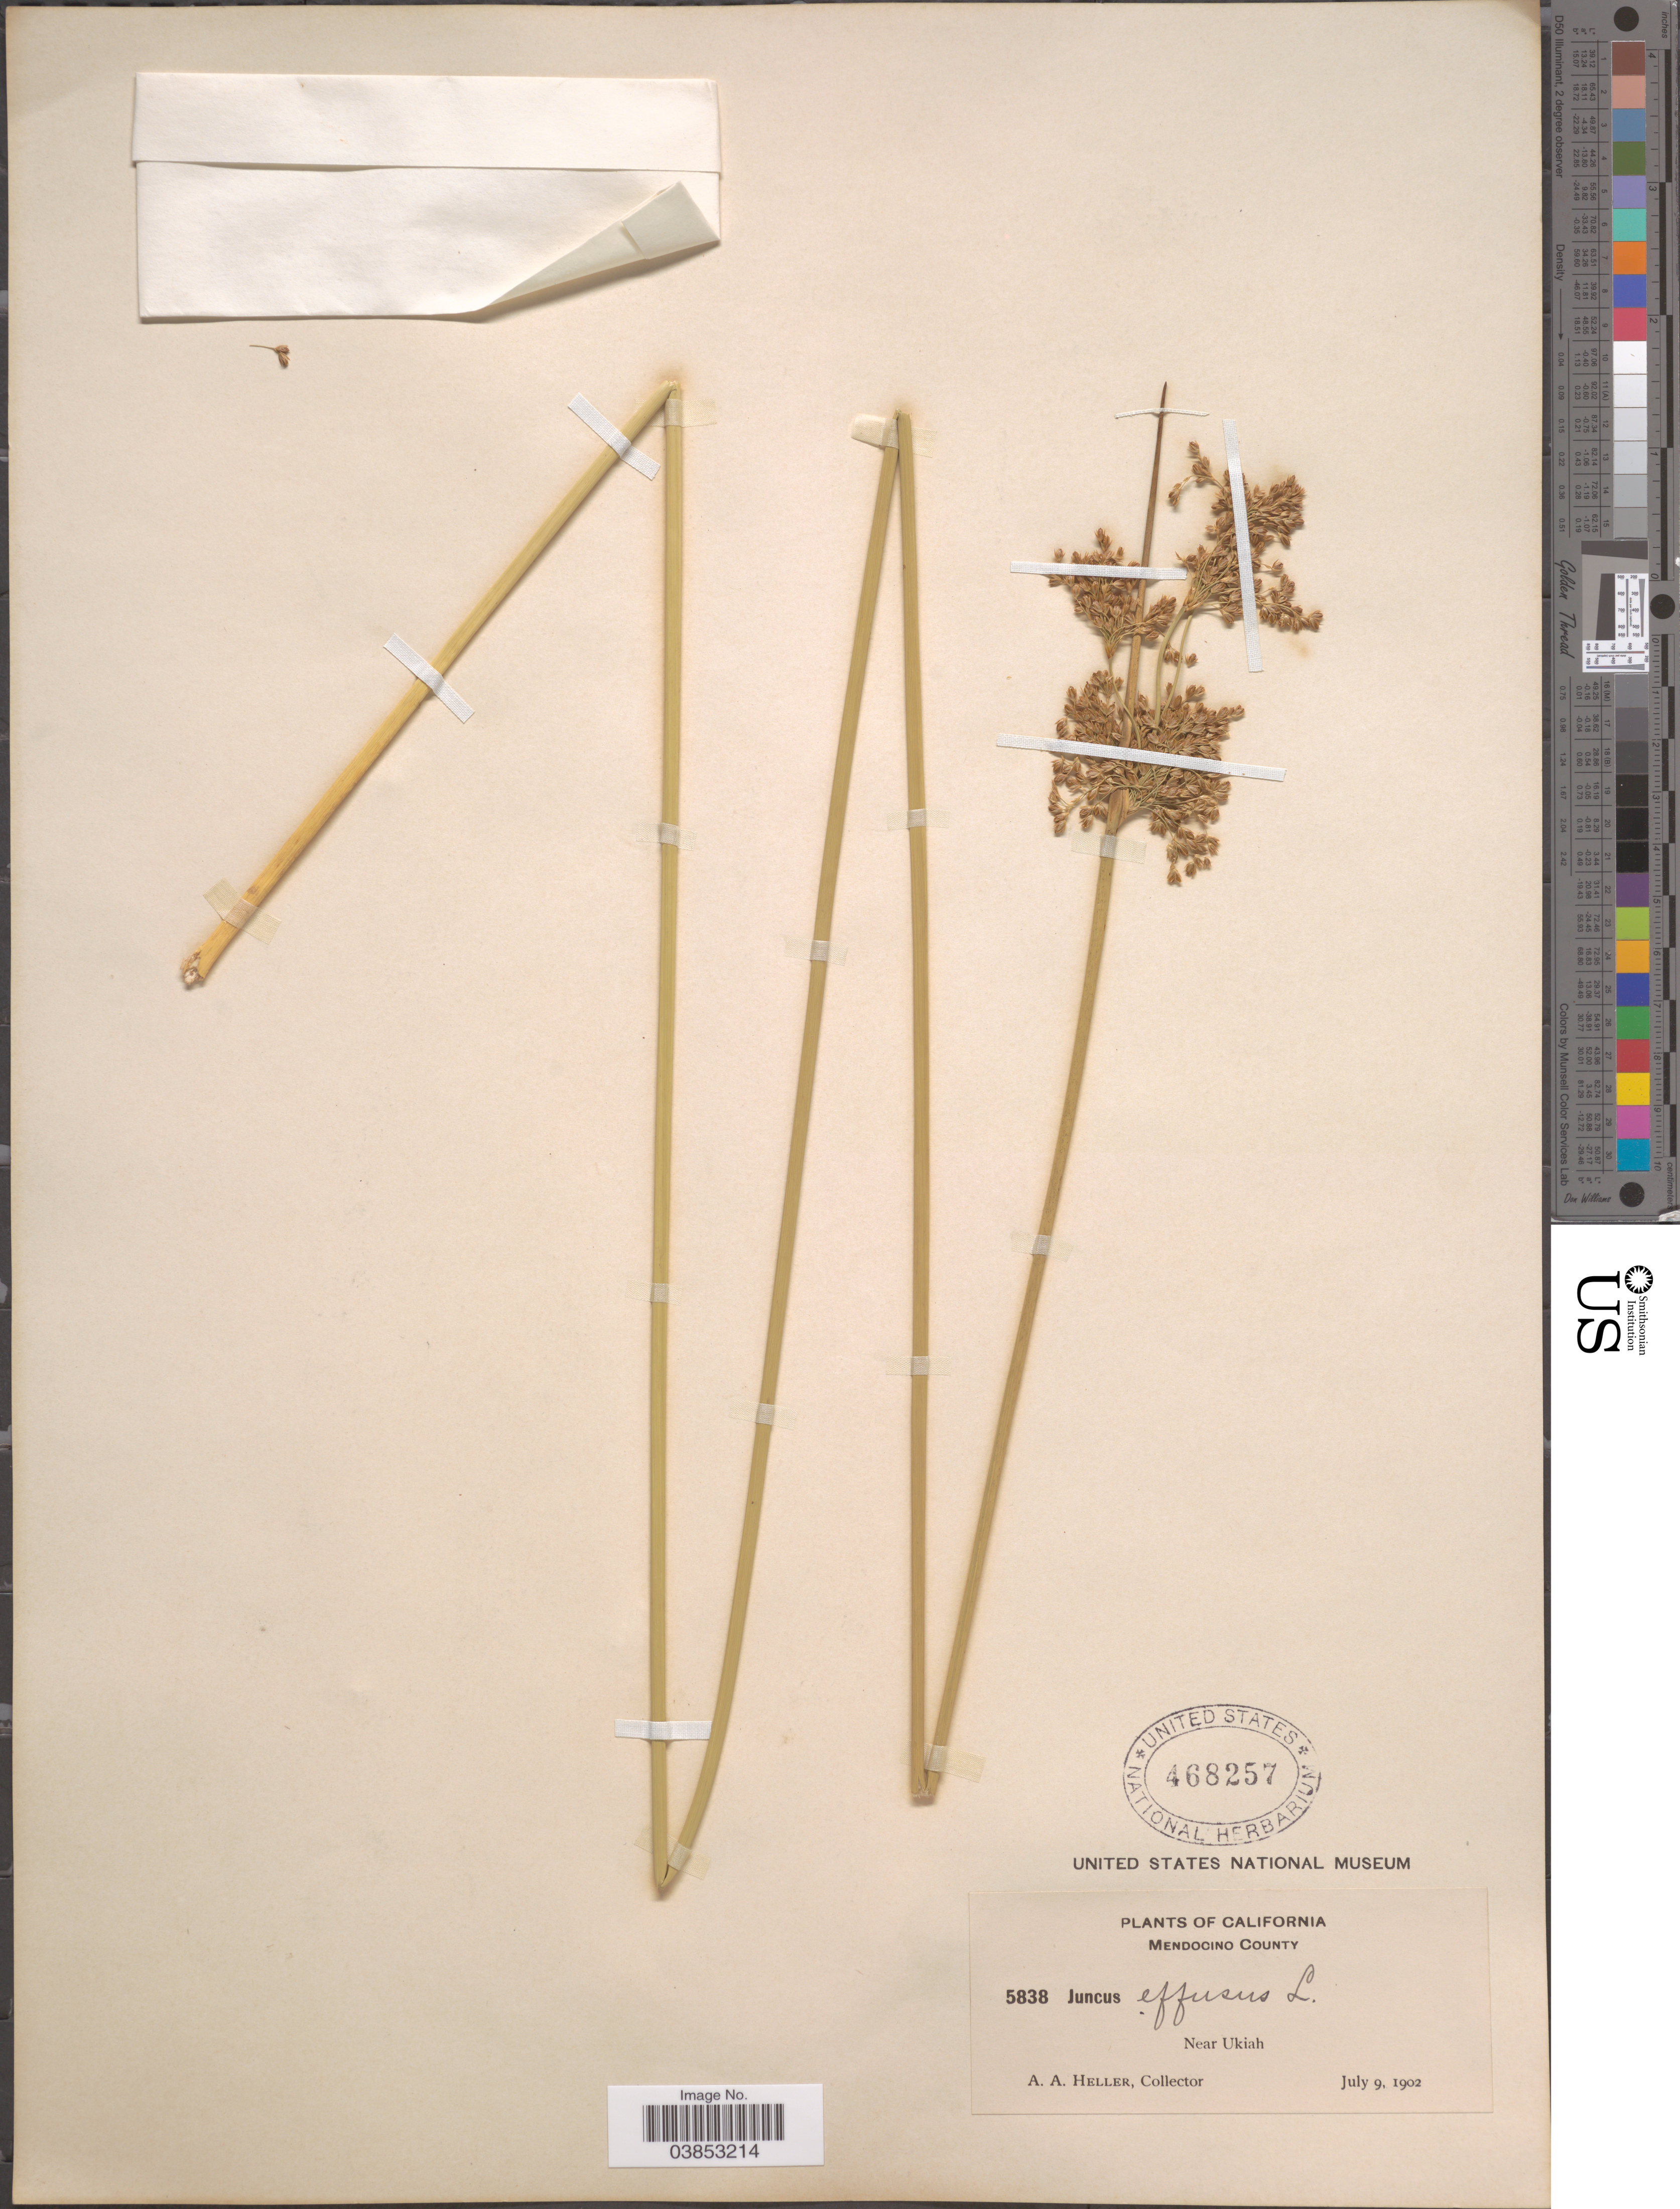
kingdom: Plantae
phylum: Tracheophyta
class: Liliopsida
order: Poales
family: Juncaceae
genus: Juncus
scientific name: Juncus effusus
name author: L.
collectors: A. A. Heller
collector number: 5838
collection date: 1902-07-09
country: United States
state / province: California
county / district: Mendocino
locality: Mendocino County. Near Ukiah.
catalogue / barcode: US 468257